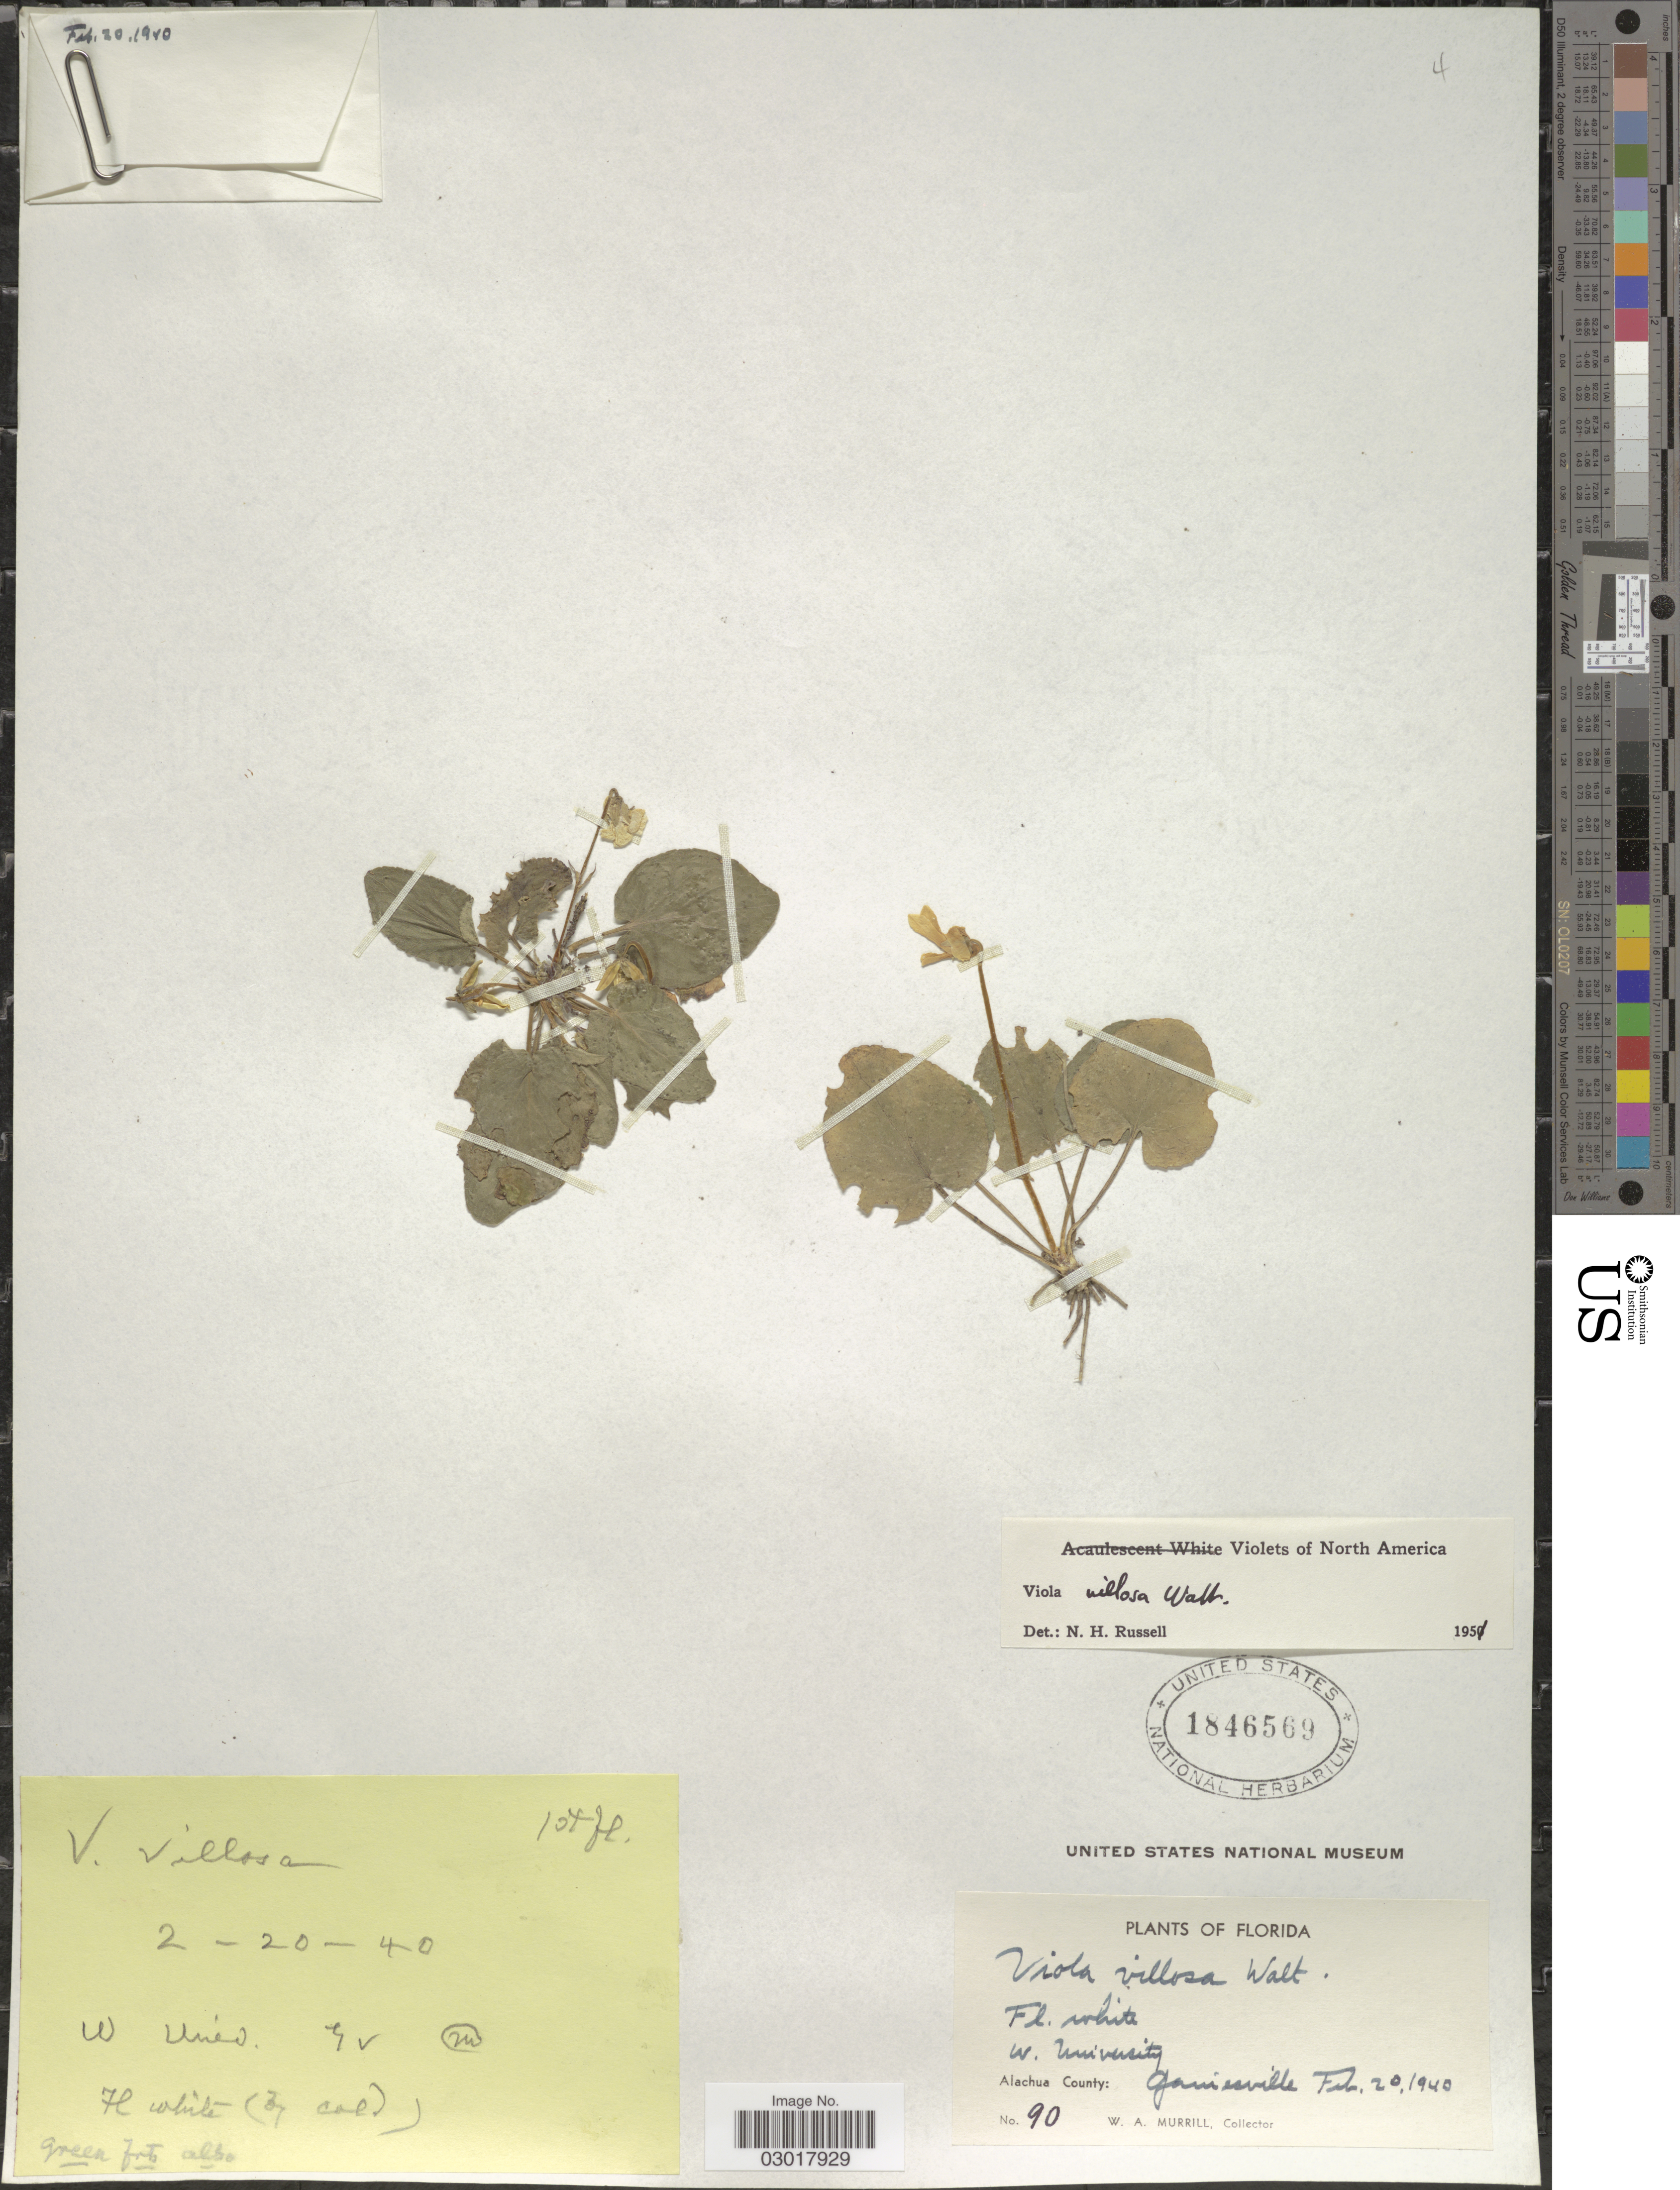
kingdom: Plantae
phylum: Tracheophyta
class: Magnoliopsida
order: Malpighiales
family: Violaceae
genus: Viola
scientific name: Viola villosa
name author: Walter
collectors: W. A. Murrill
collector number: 90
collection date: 1940-02-20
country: United States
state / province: Florida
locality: W. University. Alachua County: Gainesville.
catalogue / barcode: US 1846569